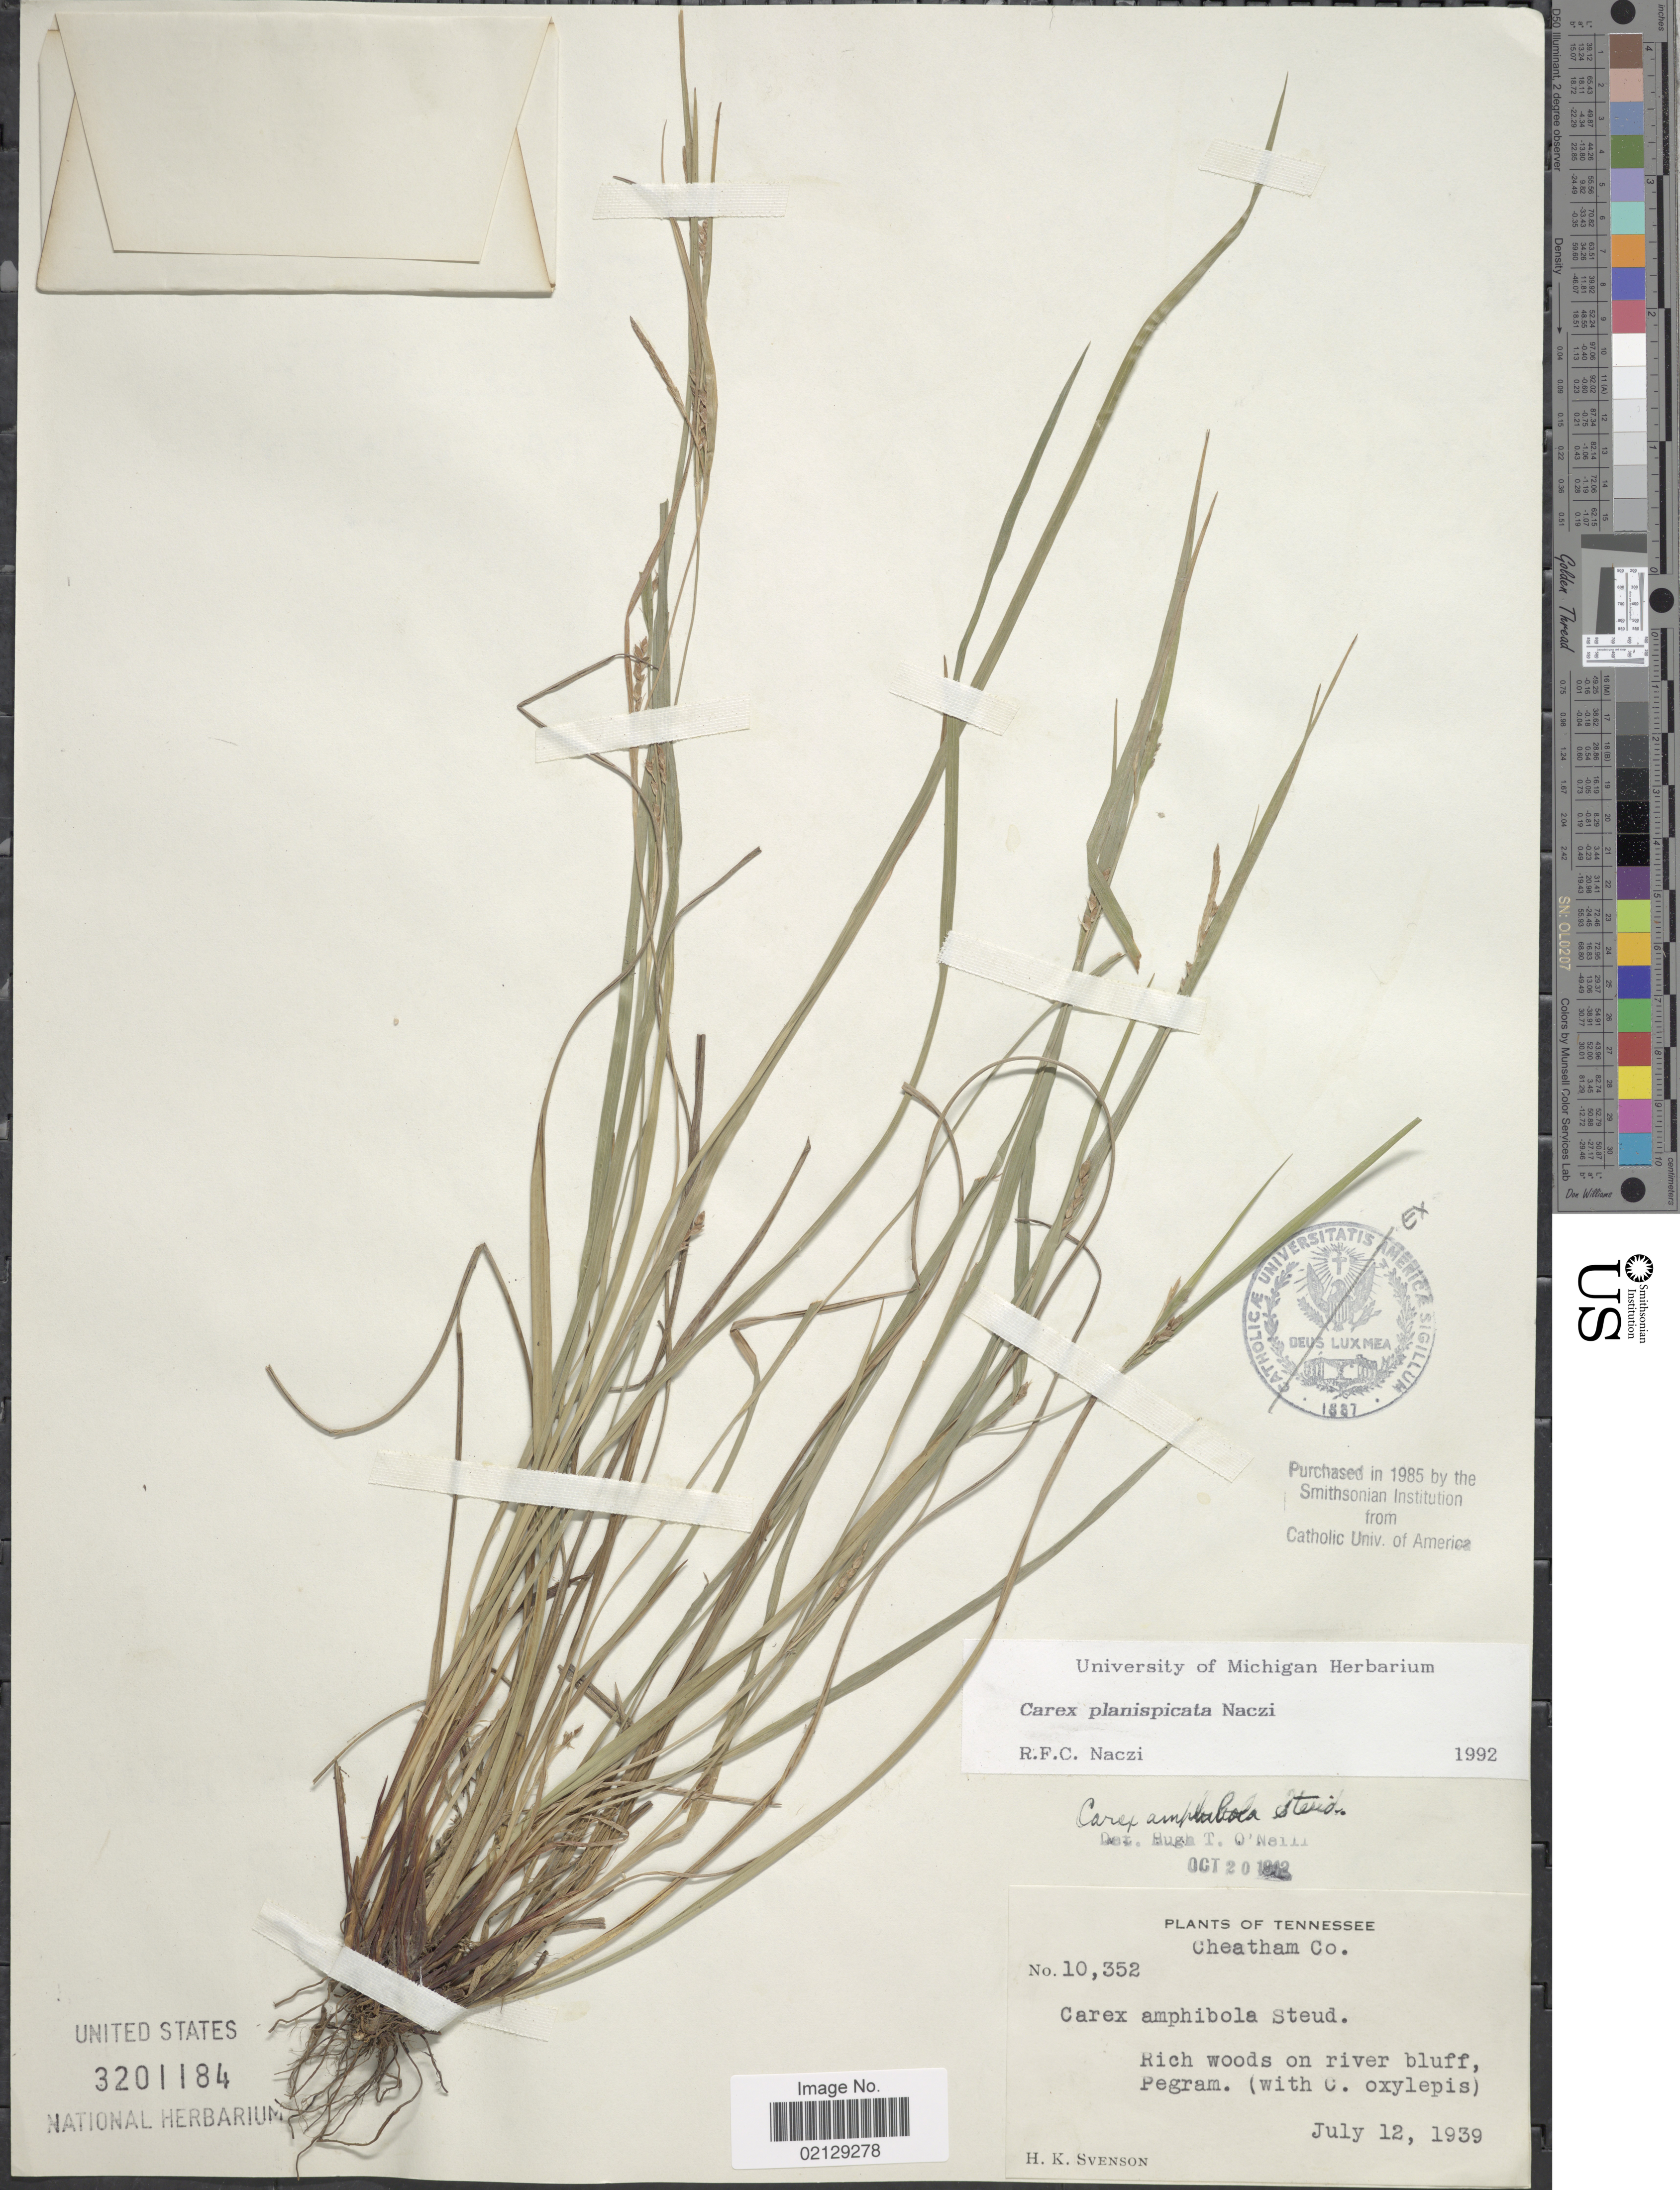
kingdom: Plantae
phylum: Tracheophyta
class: Liliopsida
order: Poales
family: Cyperaceae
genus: Carex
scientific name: Carex planispicata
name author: Naczi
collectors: H. K. Svenson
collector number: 10352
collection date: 1939-07-12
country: United States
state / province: Tennessee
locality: Cheatham Co., Rich woods on river bluff, Pegram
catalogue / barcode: US 3201184